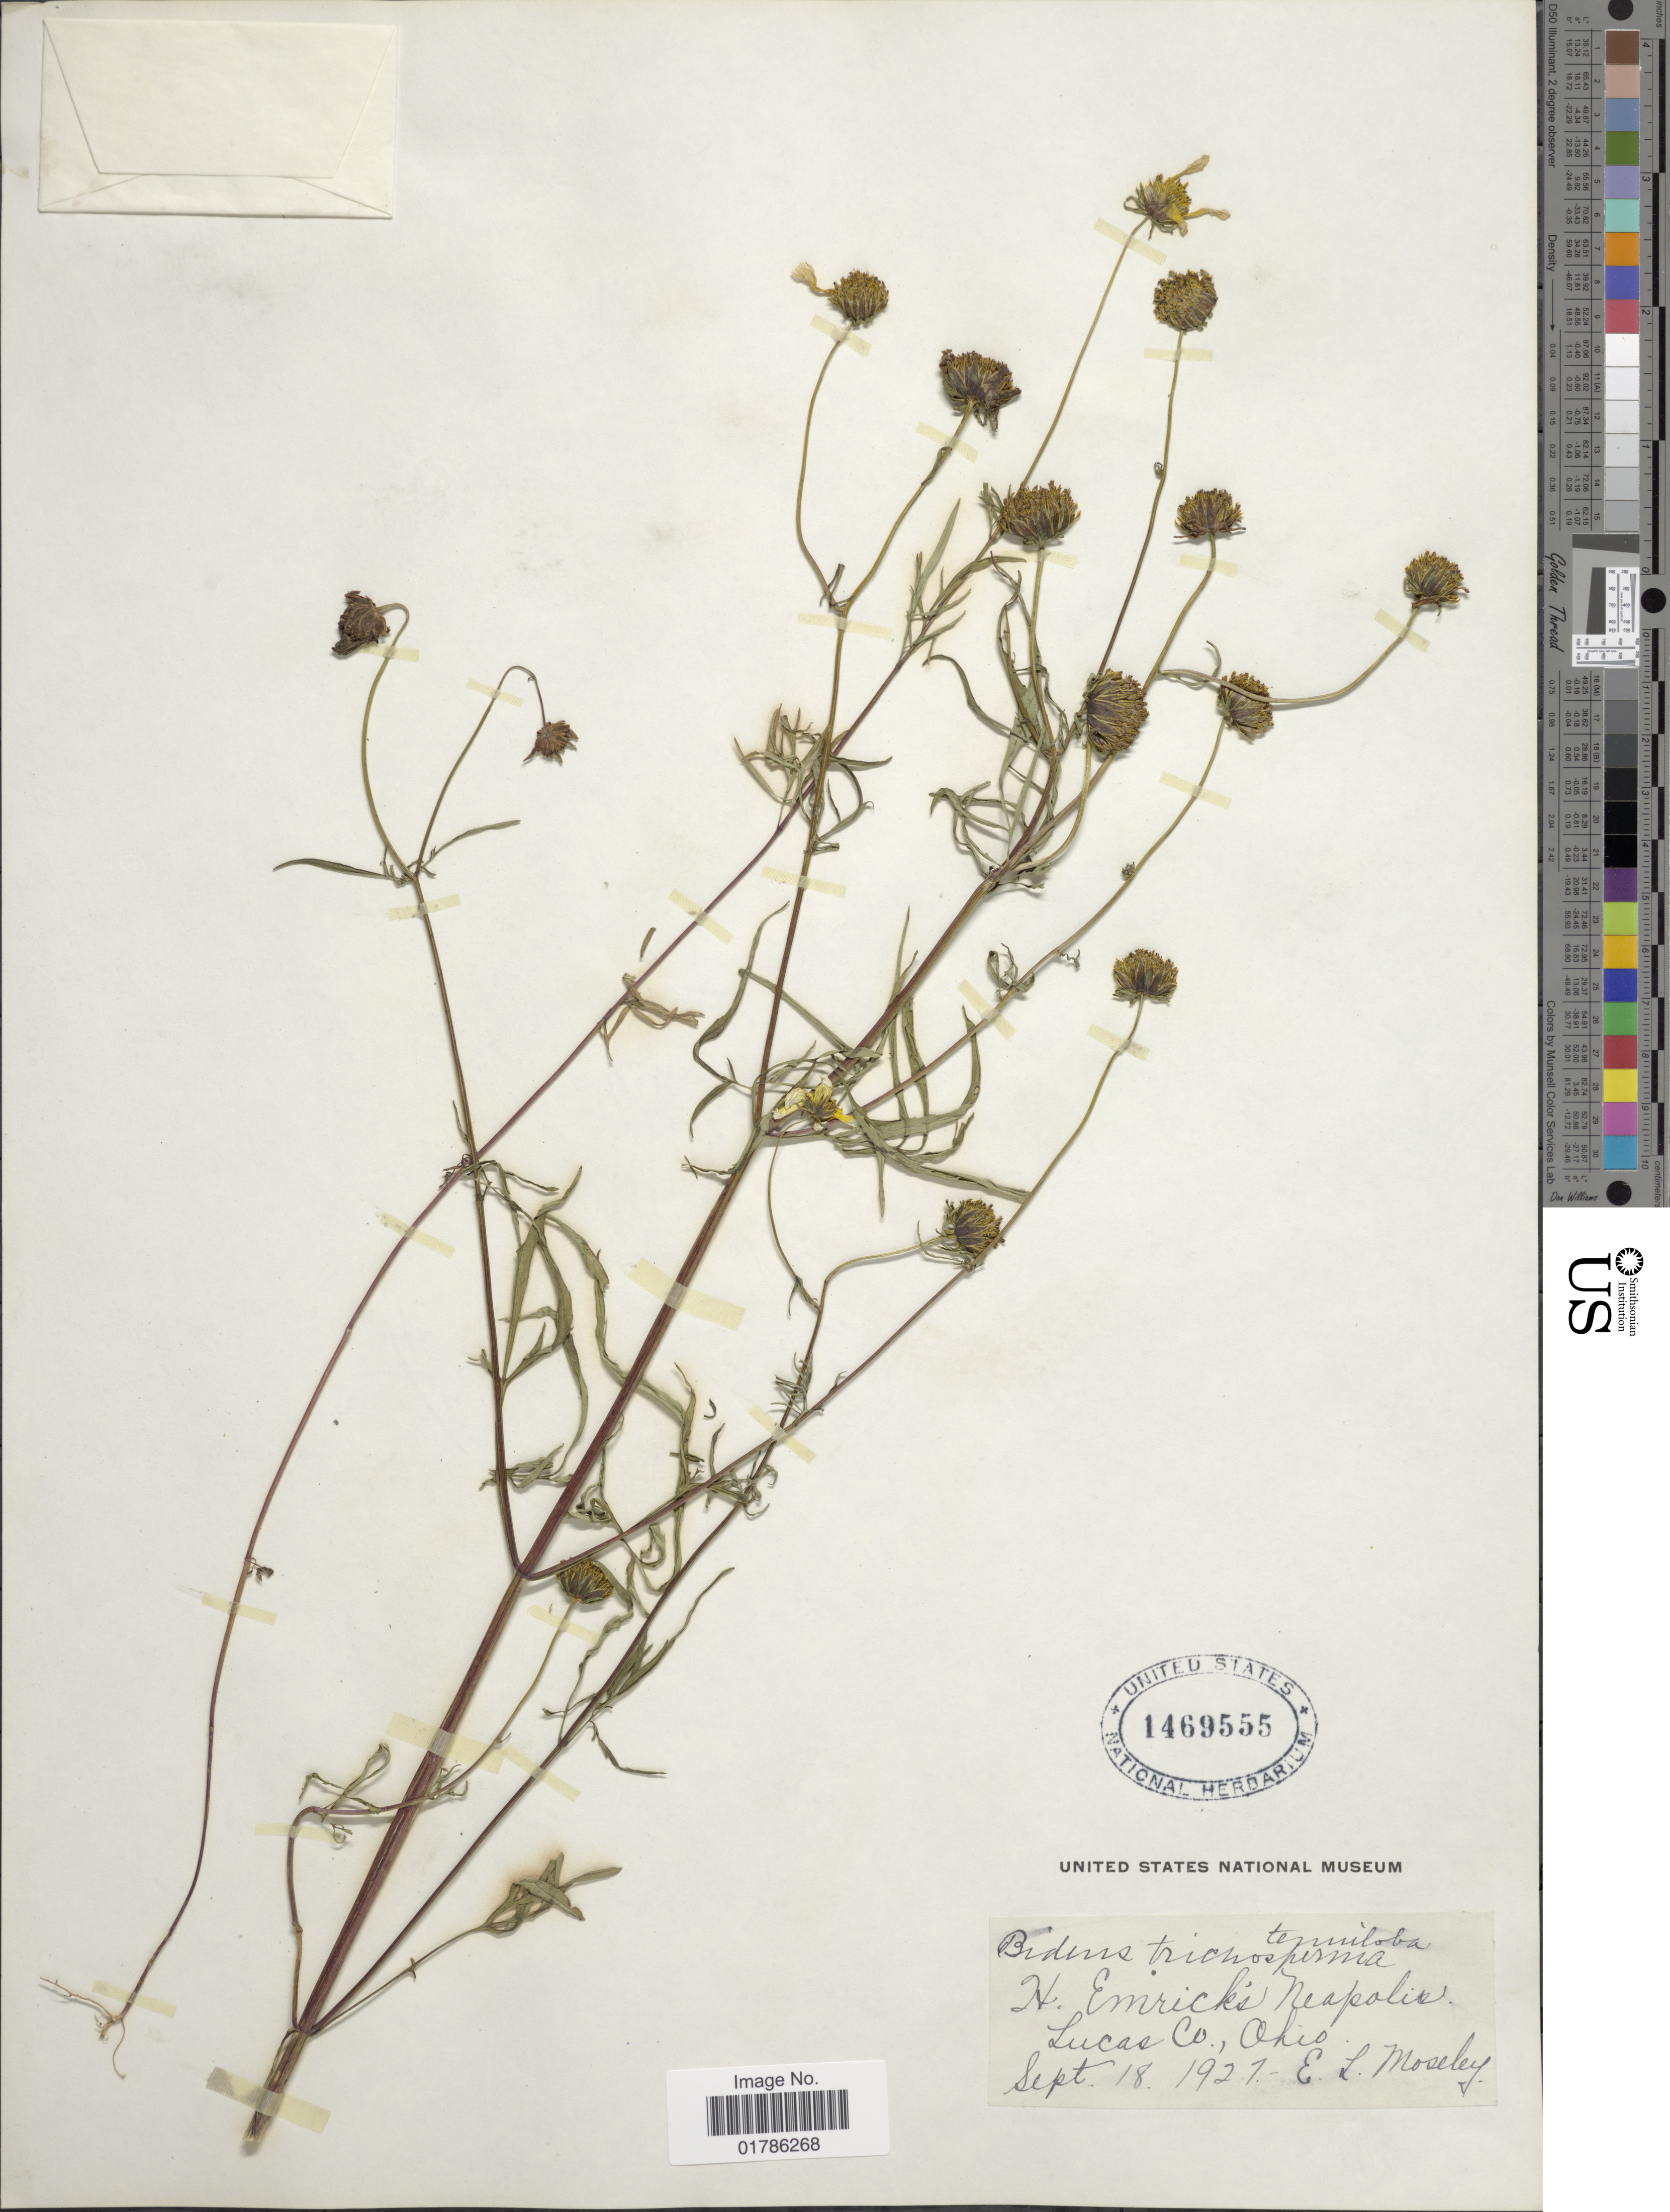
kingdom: Plantae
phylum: Tracheophyta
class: Magnoliopsida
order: Asterales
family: Asteraceae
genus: Bidens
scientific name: Bidens coronata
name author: (L.) Britton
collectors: E. Moseley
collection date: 1927-09-18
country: United States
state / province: Ohio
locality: Lucas Co.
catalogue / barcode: US 1469555